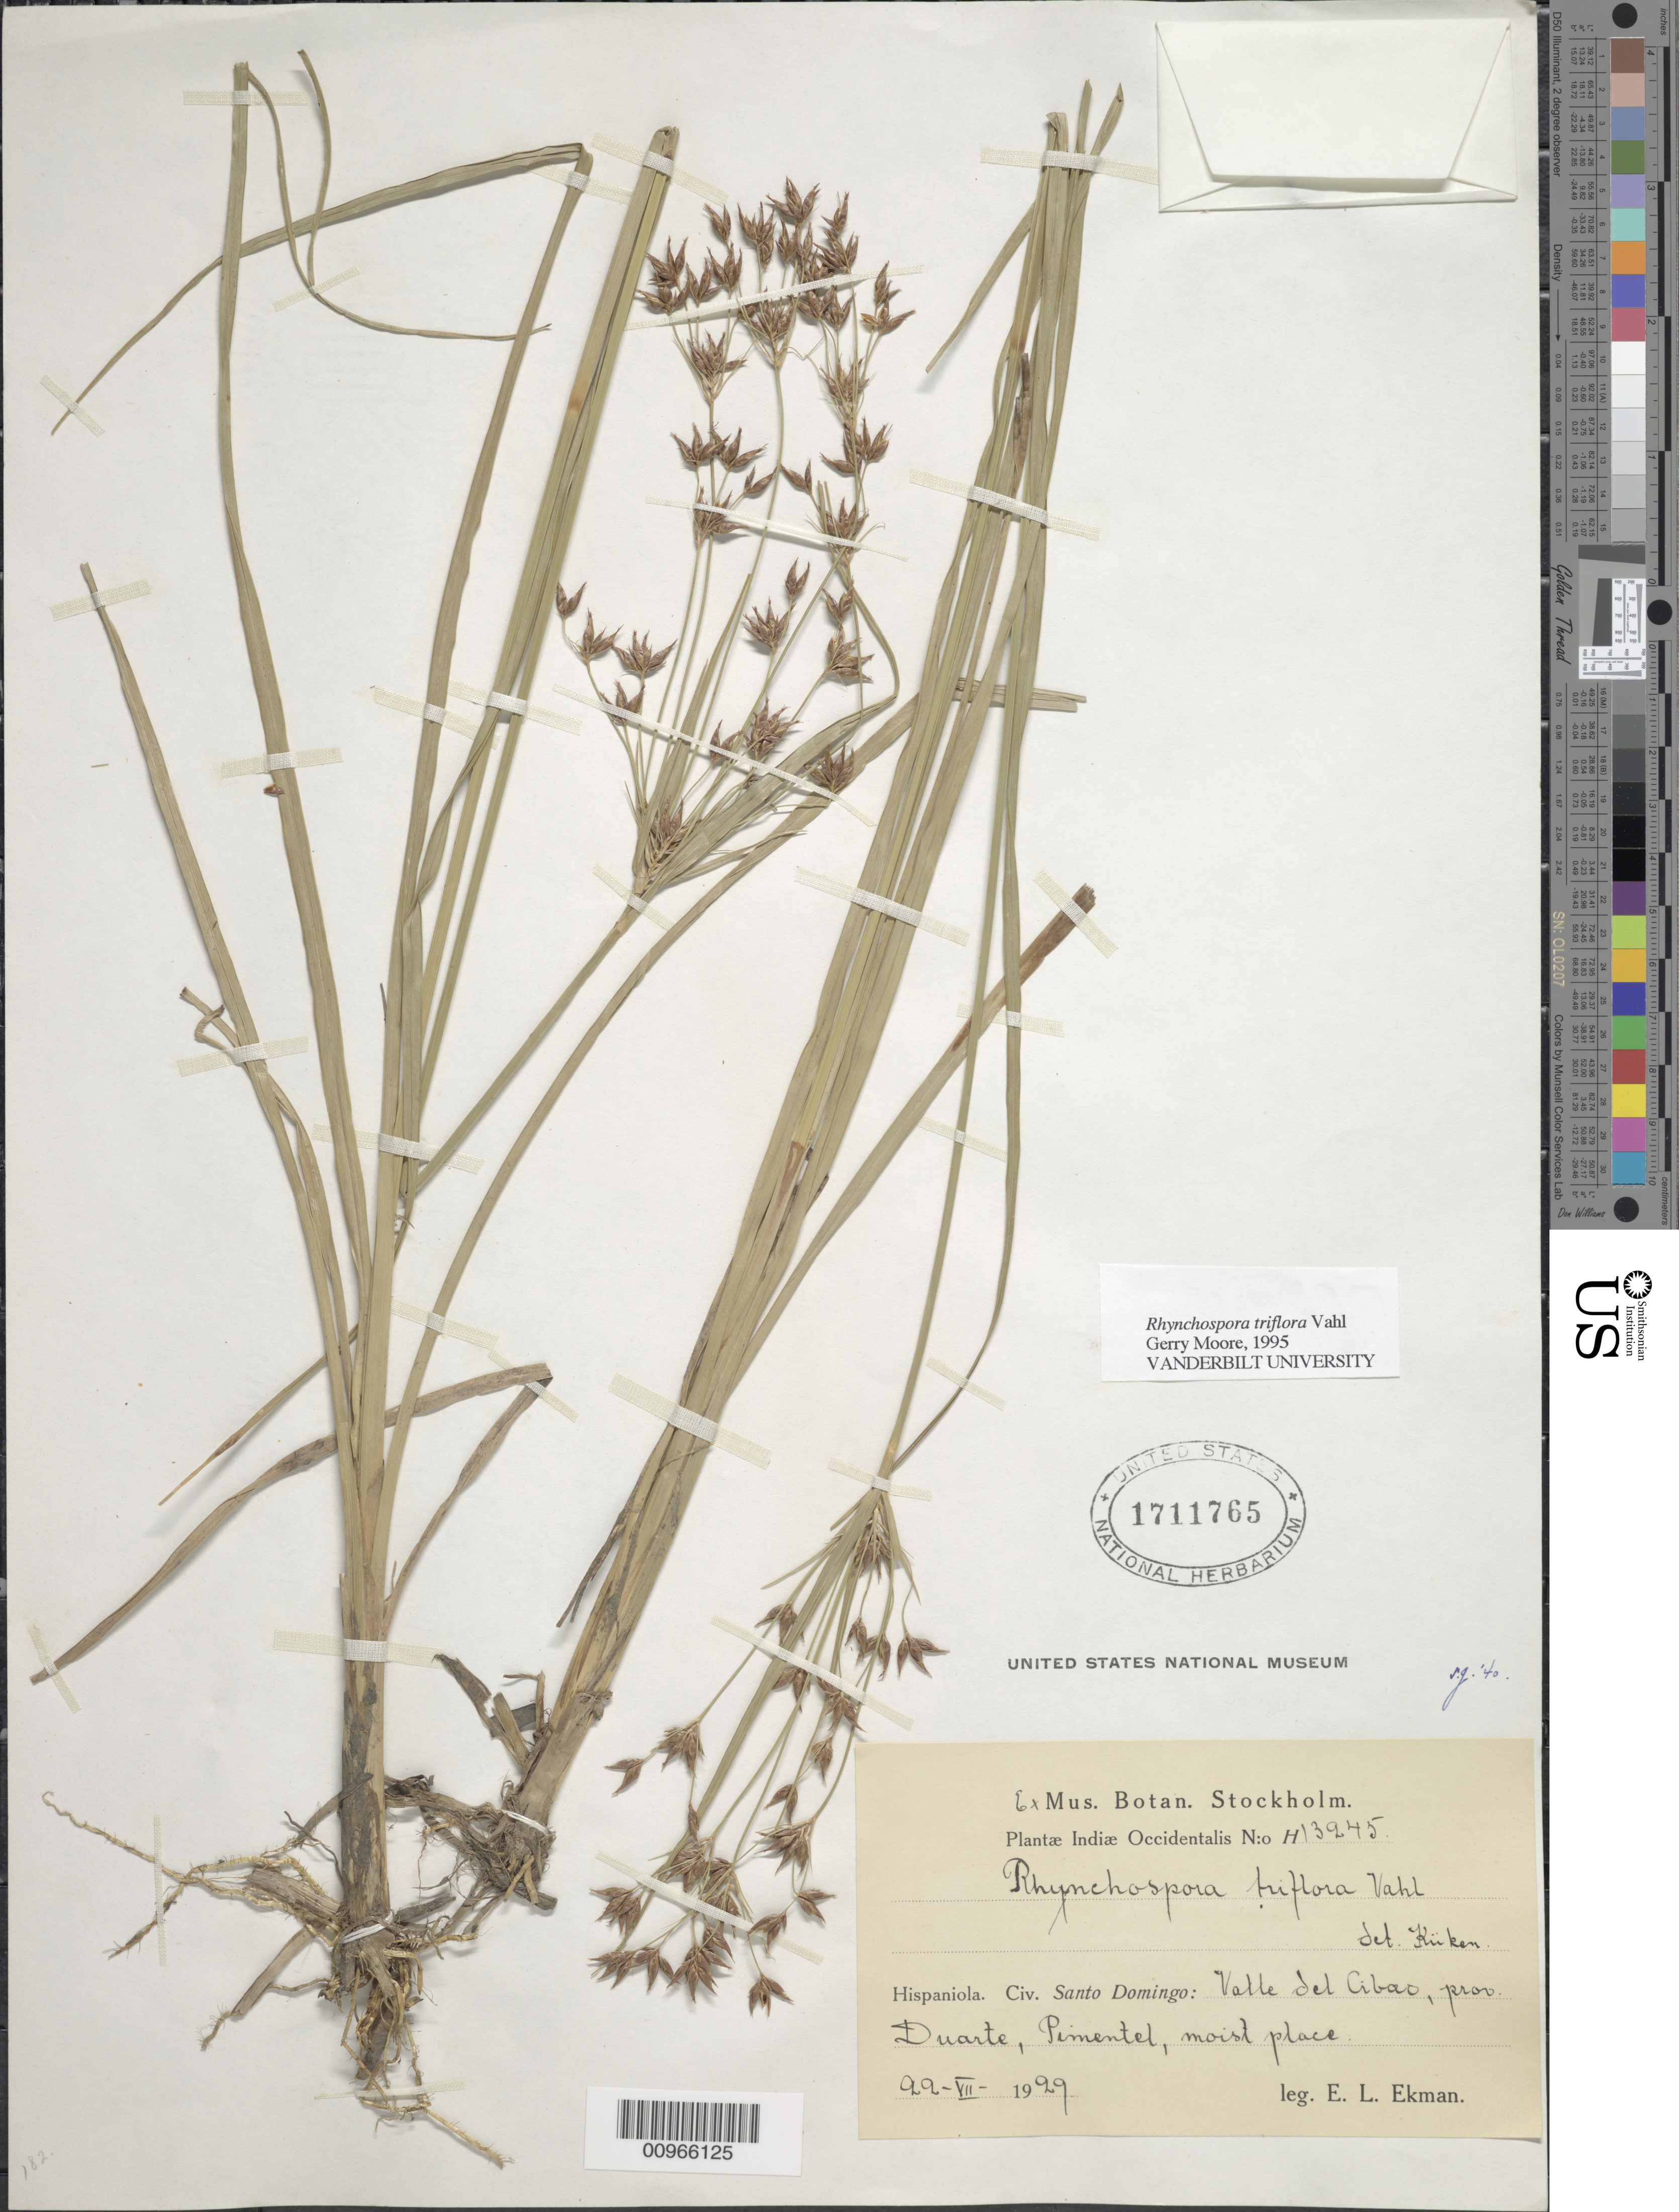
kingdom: Plantae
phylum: Tracheophyta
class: Liliopsida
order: Poales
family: Cyperaceae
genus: Rhynchospora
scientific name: Rhynchospora triflora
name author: Vahl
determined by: Moore, C.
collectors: E. L. Ekman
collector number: H 13245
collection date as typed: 22 Jul 1929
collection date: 1929-07-22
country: Dominican Republic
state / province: Duarte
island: Hispaniola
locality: Valle del Cibao, Pimentel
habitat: Moist place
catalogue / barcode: US 1711765